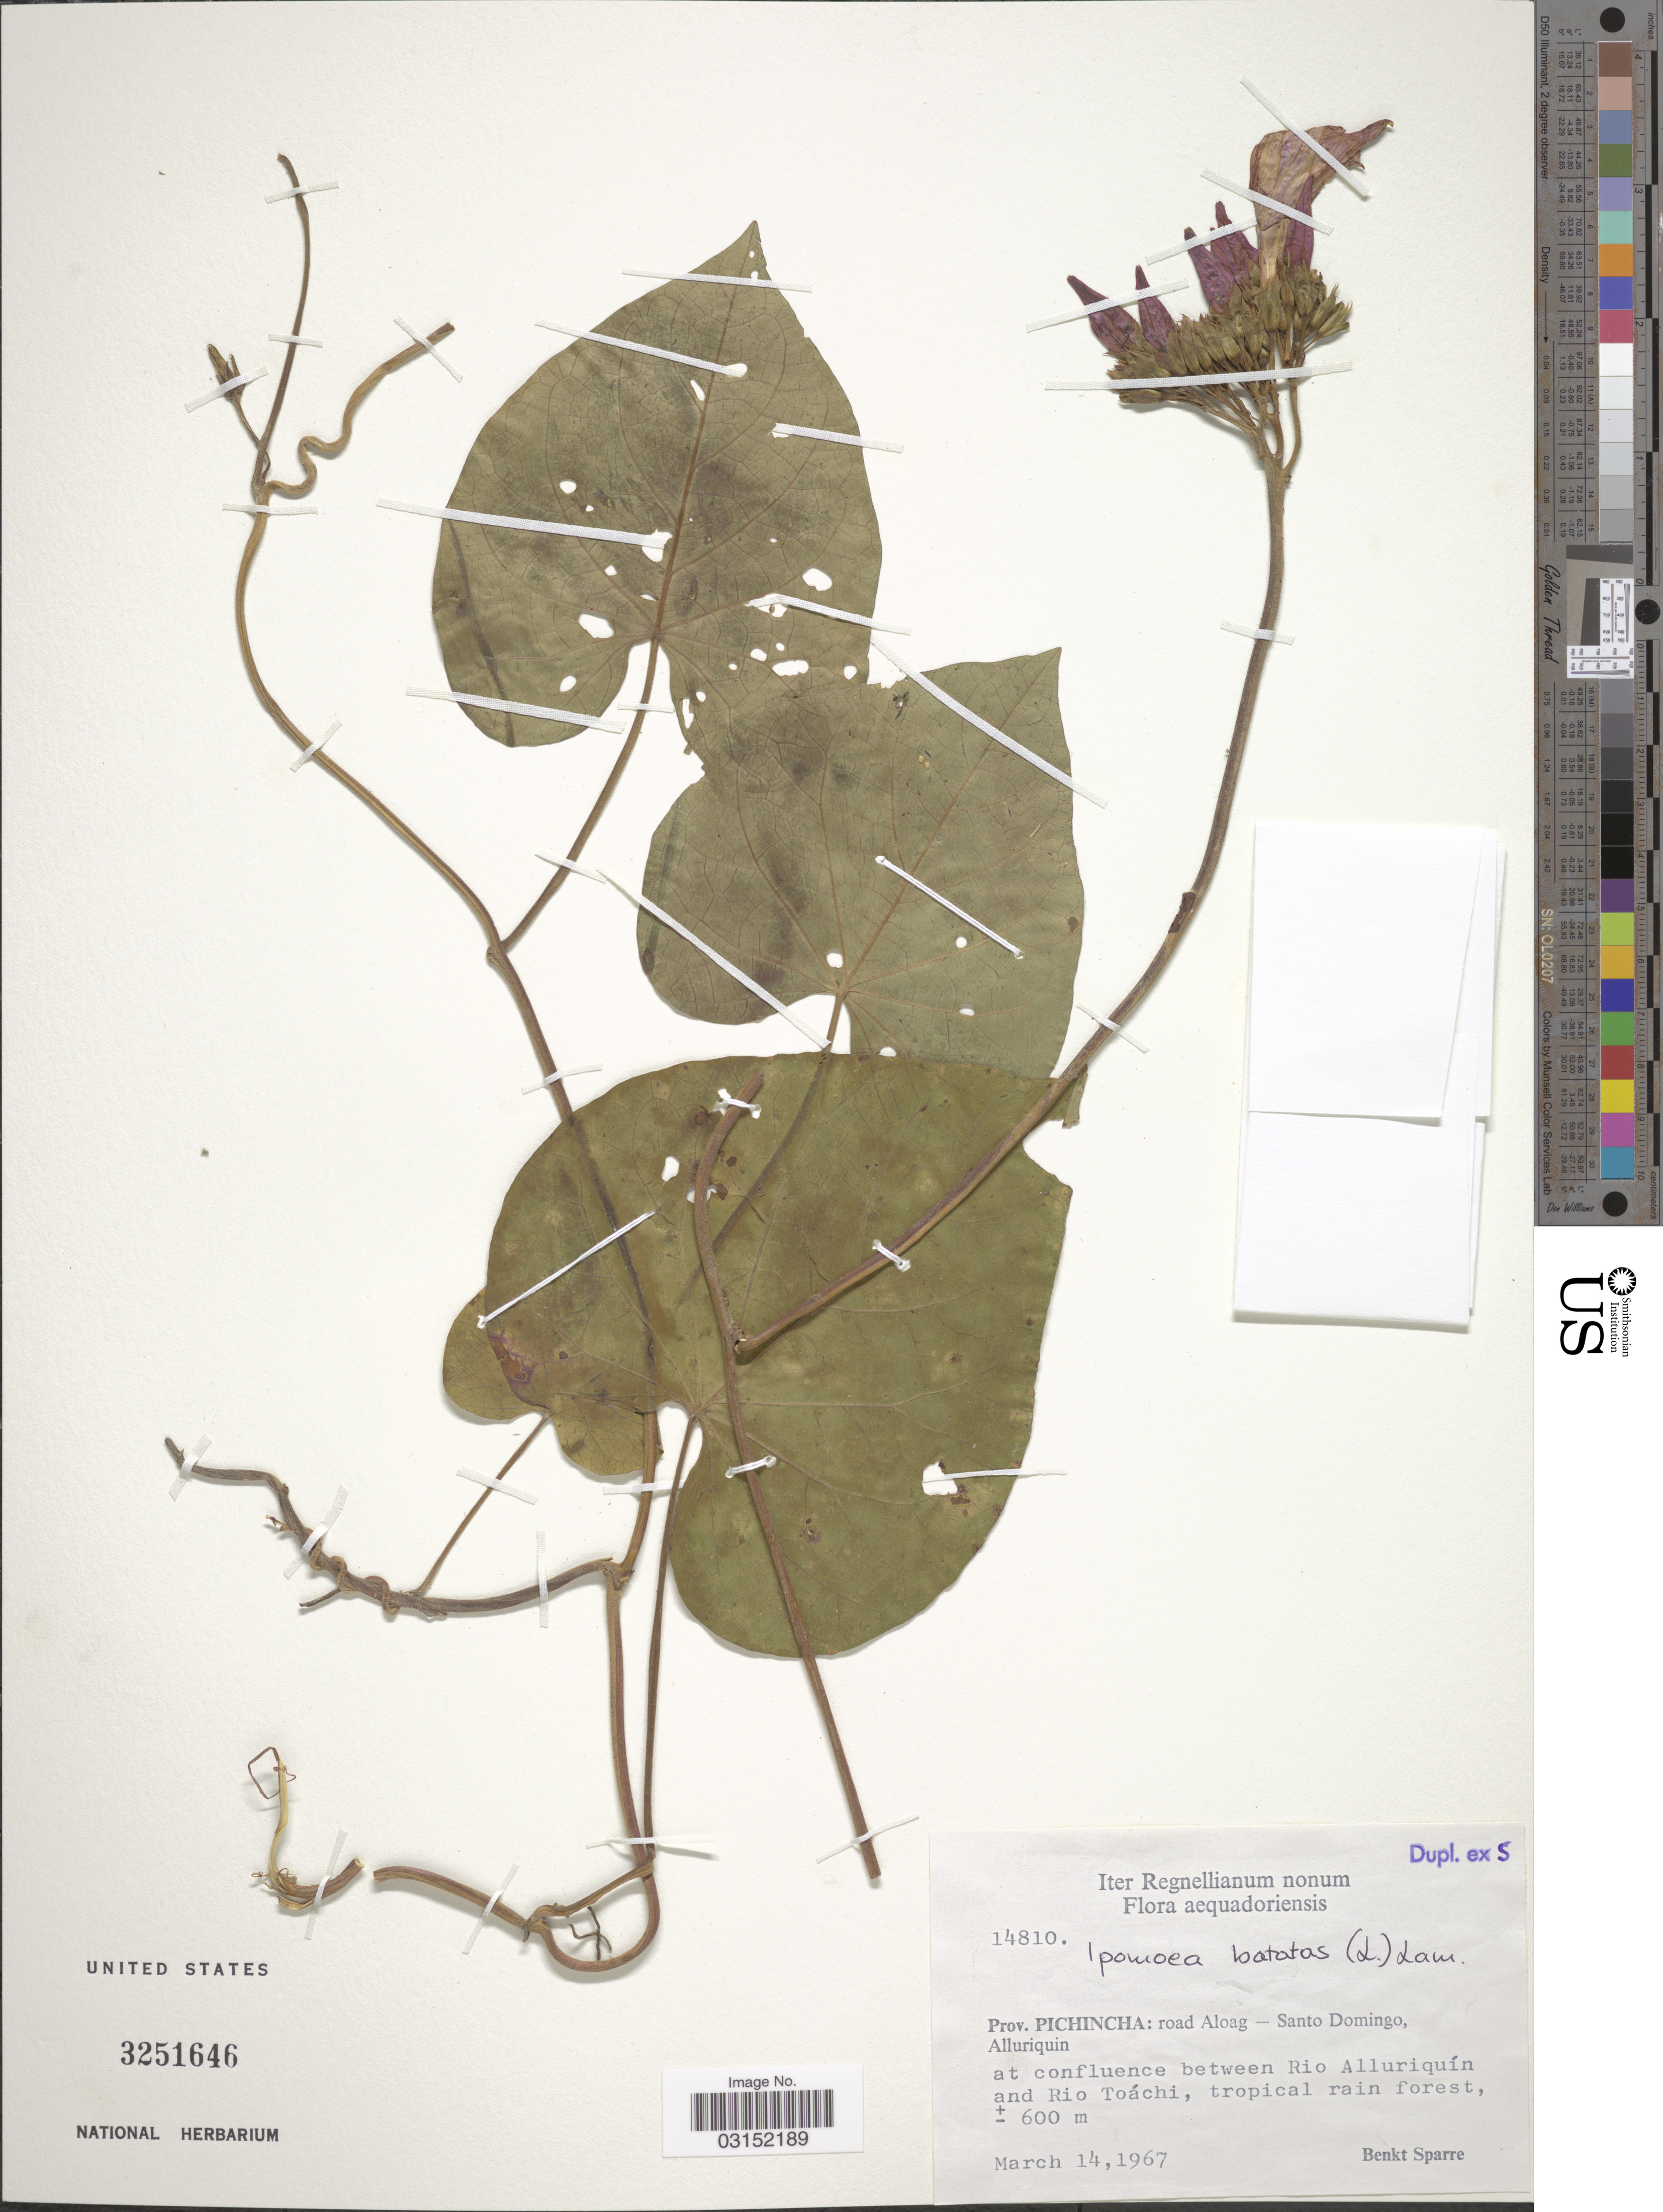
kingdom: Plantae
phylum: Tracheophyta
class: Magnoliopsida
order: Solanales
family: Convolvulaceae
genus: Ipomoea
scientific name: Ipomoea batatas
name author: (L.) Lam.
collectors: B. Sparre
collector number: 14810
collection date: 1967-03-14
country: Ecuador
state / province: Pichincha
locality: Aequadoriensis, road Aloag - Santo Domingo, Alluriquin, at confluence between Rio Alluriquín and Rio Toáchi.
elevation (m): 600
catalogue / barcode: US 3251646